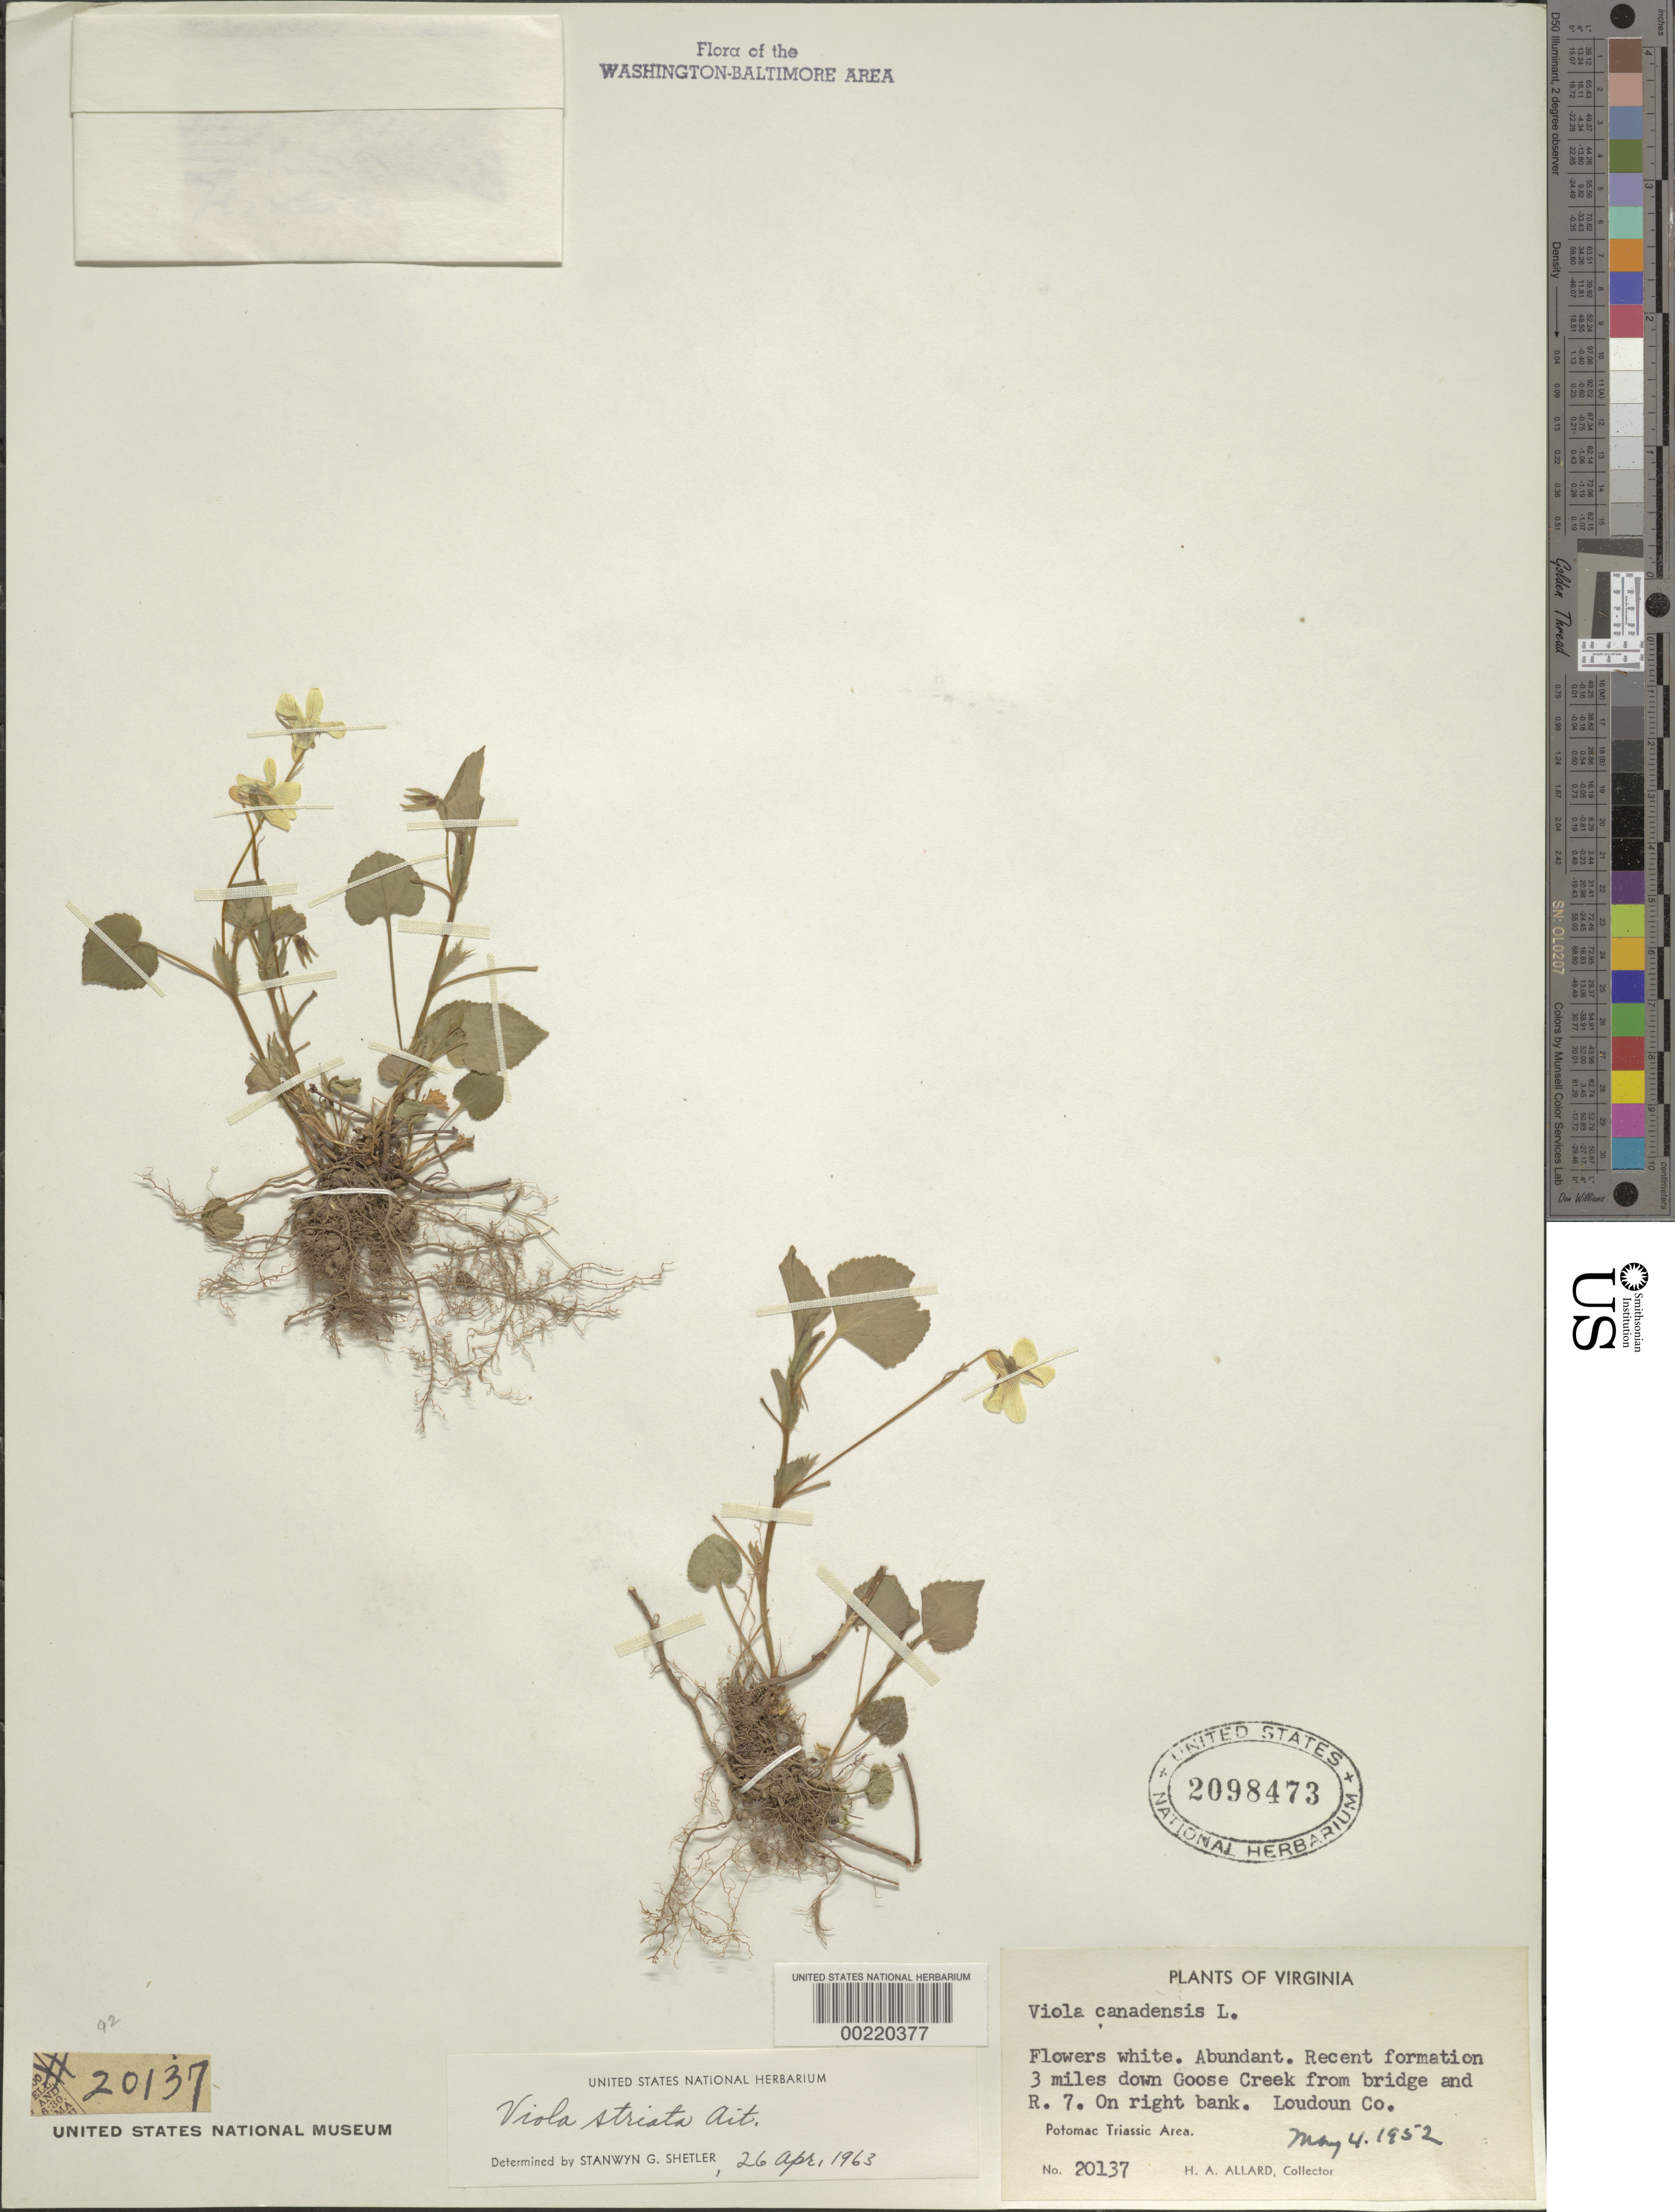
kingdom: Plantae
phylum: Tracheophyta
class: Magnoliopsida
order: Malpighiales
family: Violaceae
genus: Viola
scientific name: Viola striata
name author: Aiton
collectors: H. A. Allard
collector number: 20137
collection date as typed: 04 May 1952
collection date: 1952-05-04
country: United States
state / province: Virginia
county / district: Loudoun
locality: Downstream from 7 on Goose Creek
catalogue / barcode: US 2098473